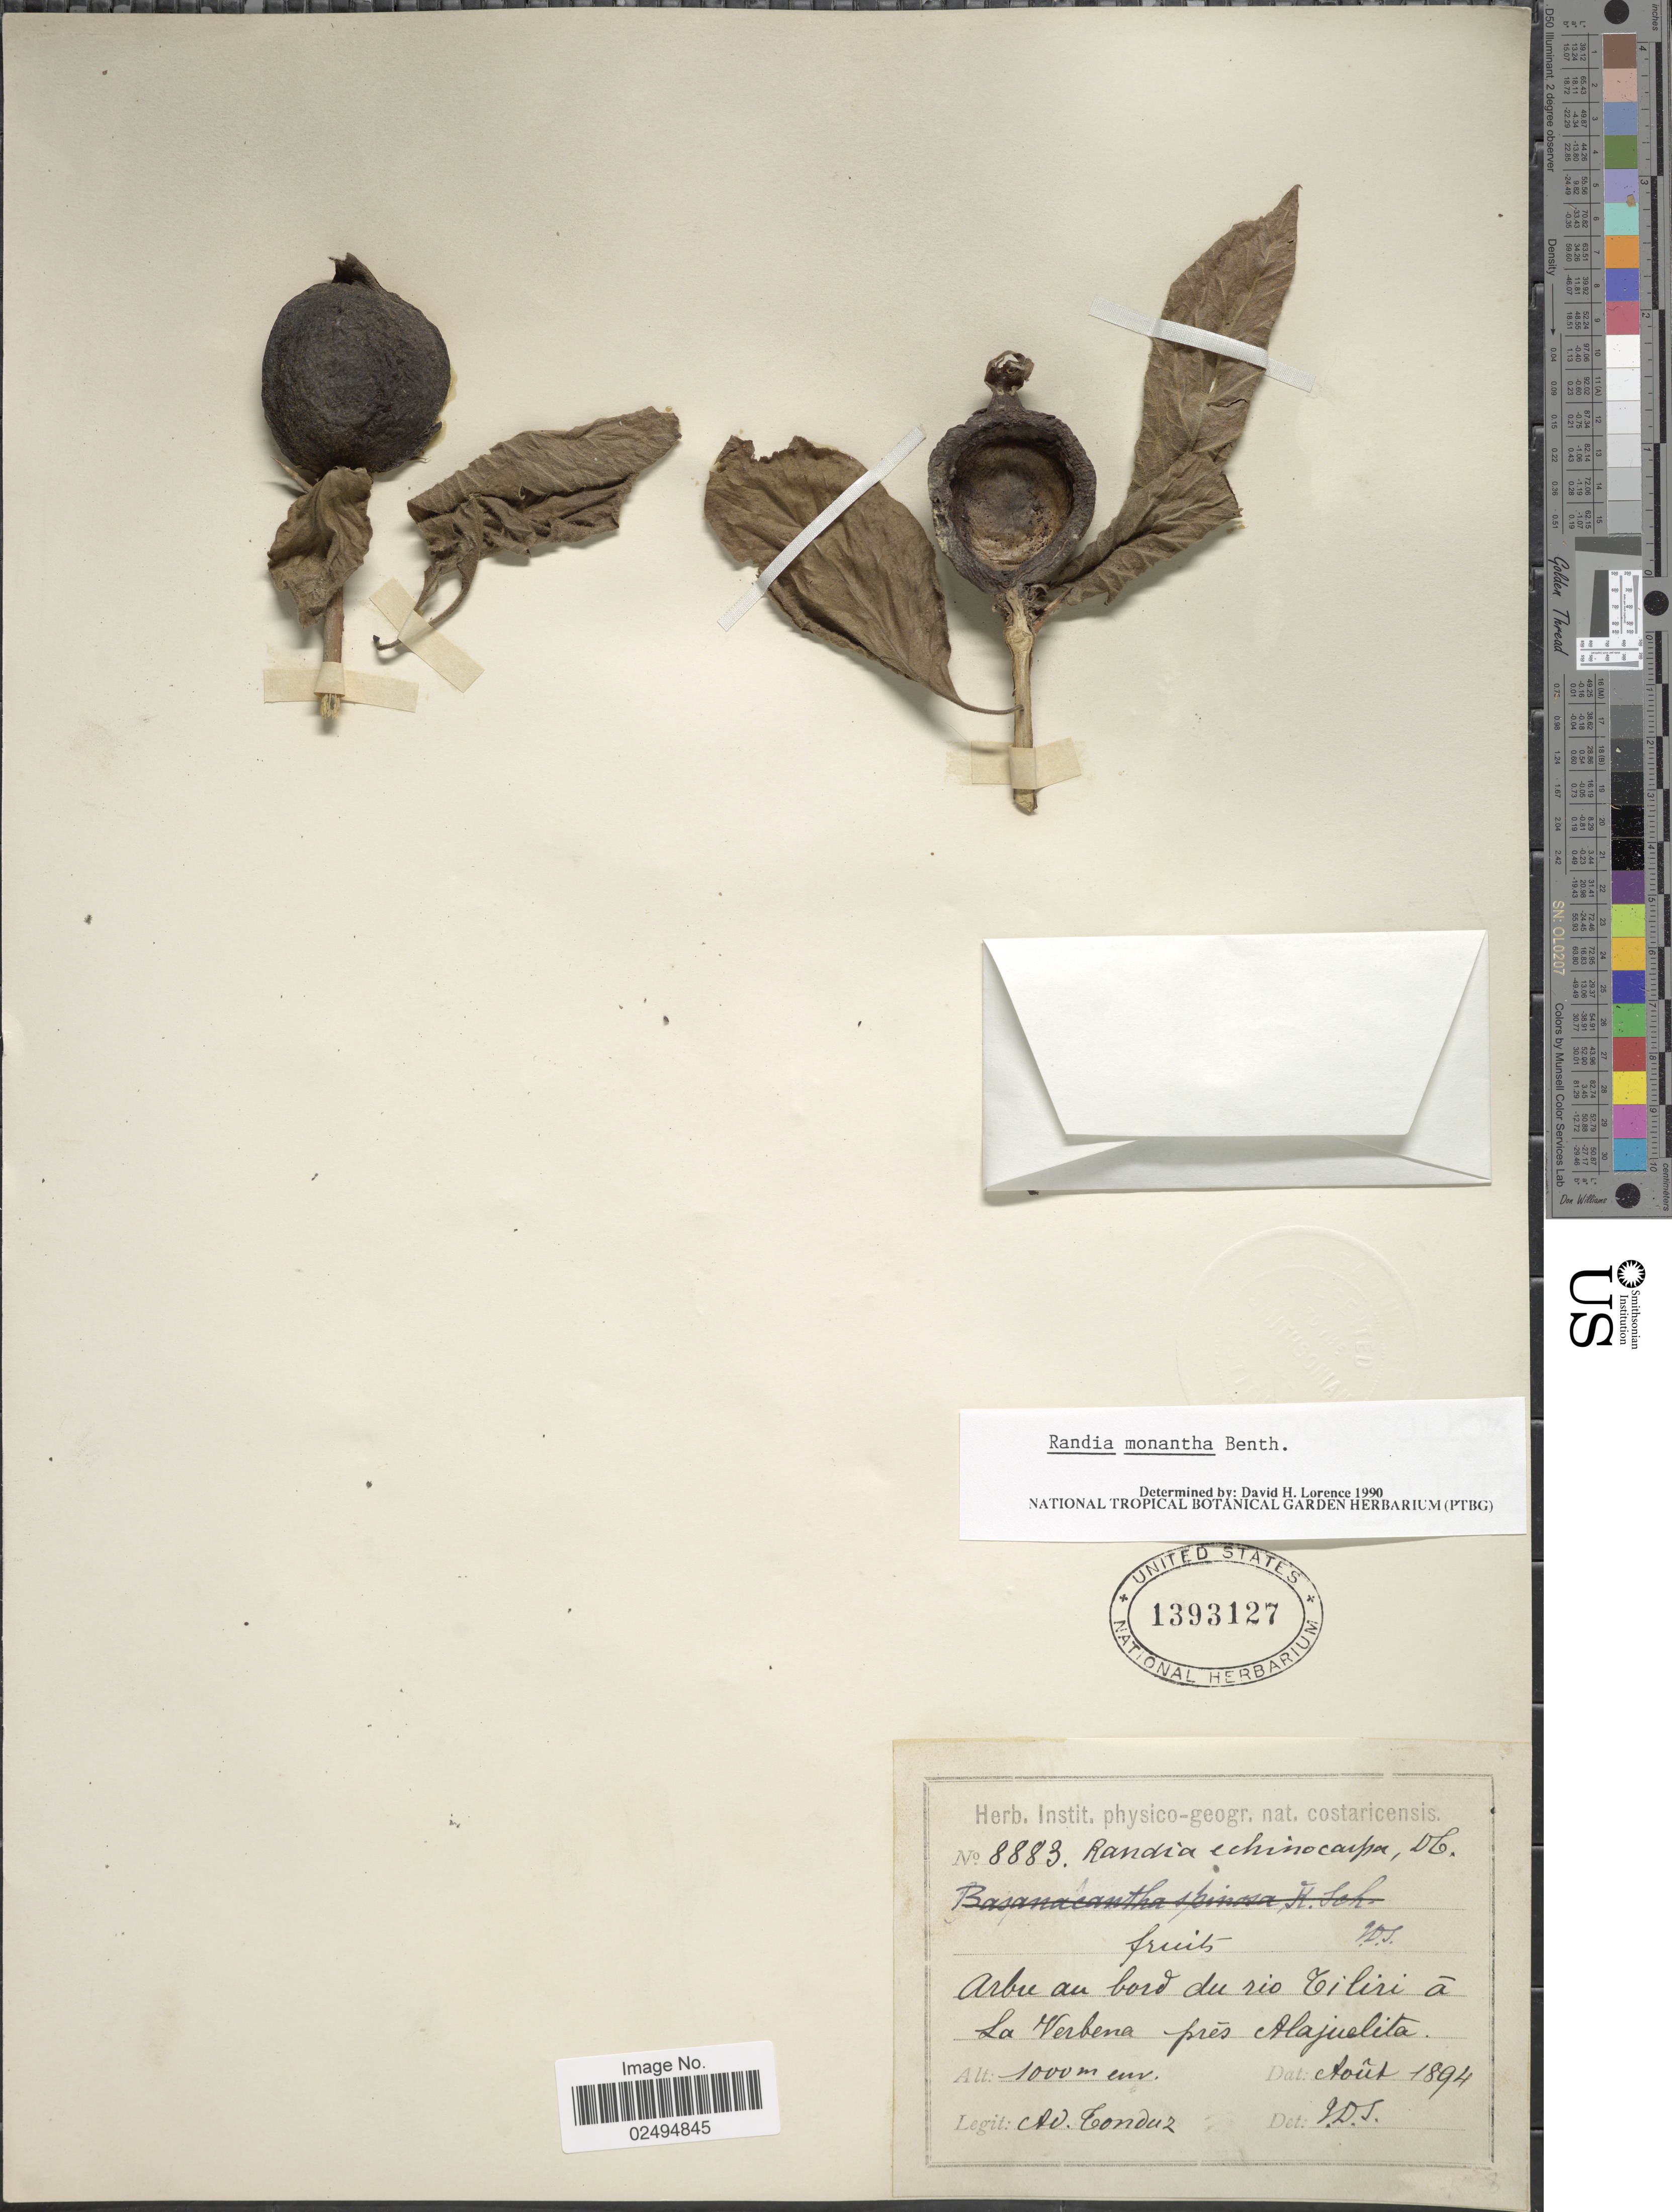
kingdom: Plantae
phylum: Tracheophyta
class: Magnoliopsida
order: Gentianales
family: Rubiaceae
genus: Randia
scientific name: Randia monantha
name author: Benth.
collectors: J. D. S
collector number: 8883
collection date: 1894-08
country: Costa Rica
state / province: Alajuela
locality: Arbre au bord du rio Tiliri a La Verbena pres Alajuelita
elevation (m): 1000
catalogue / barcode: US 1393127